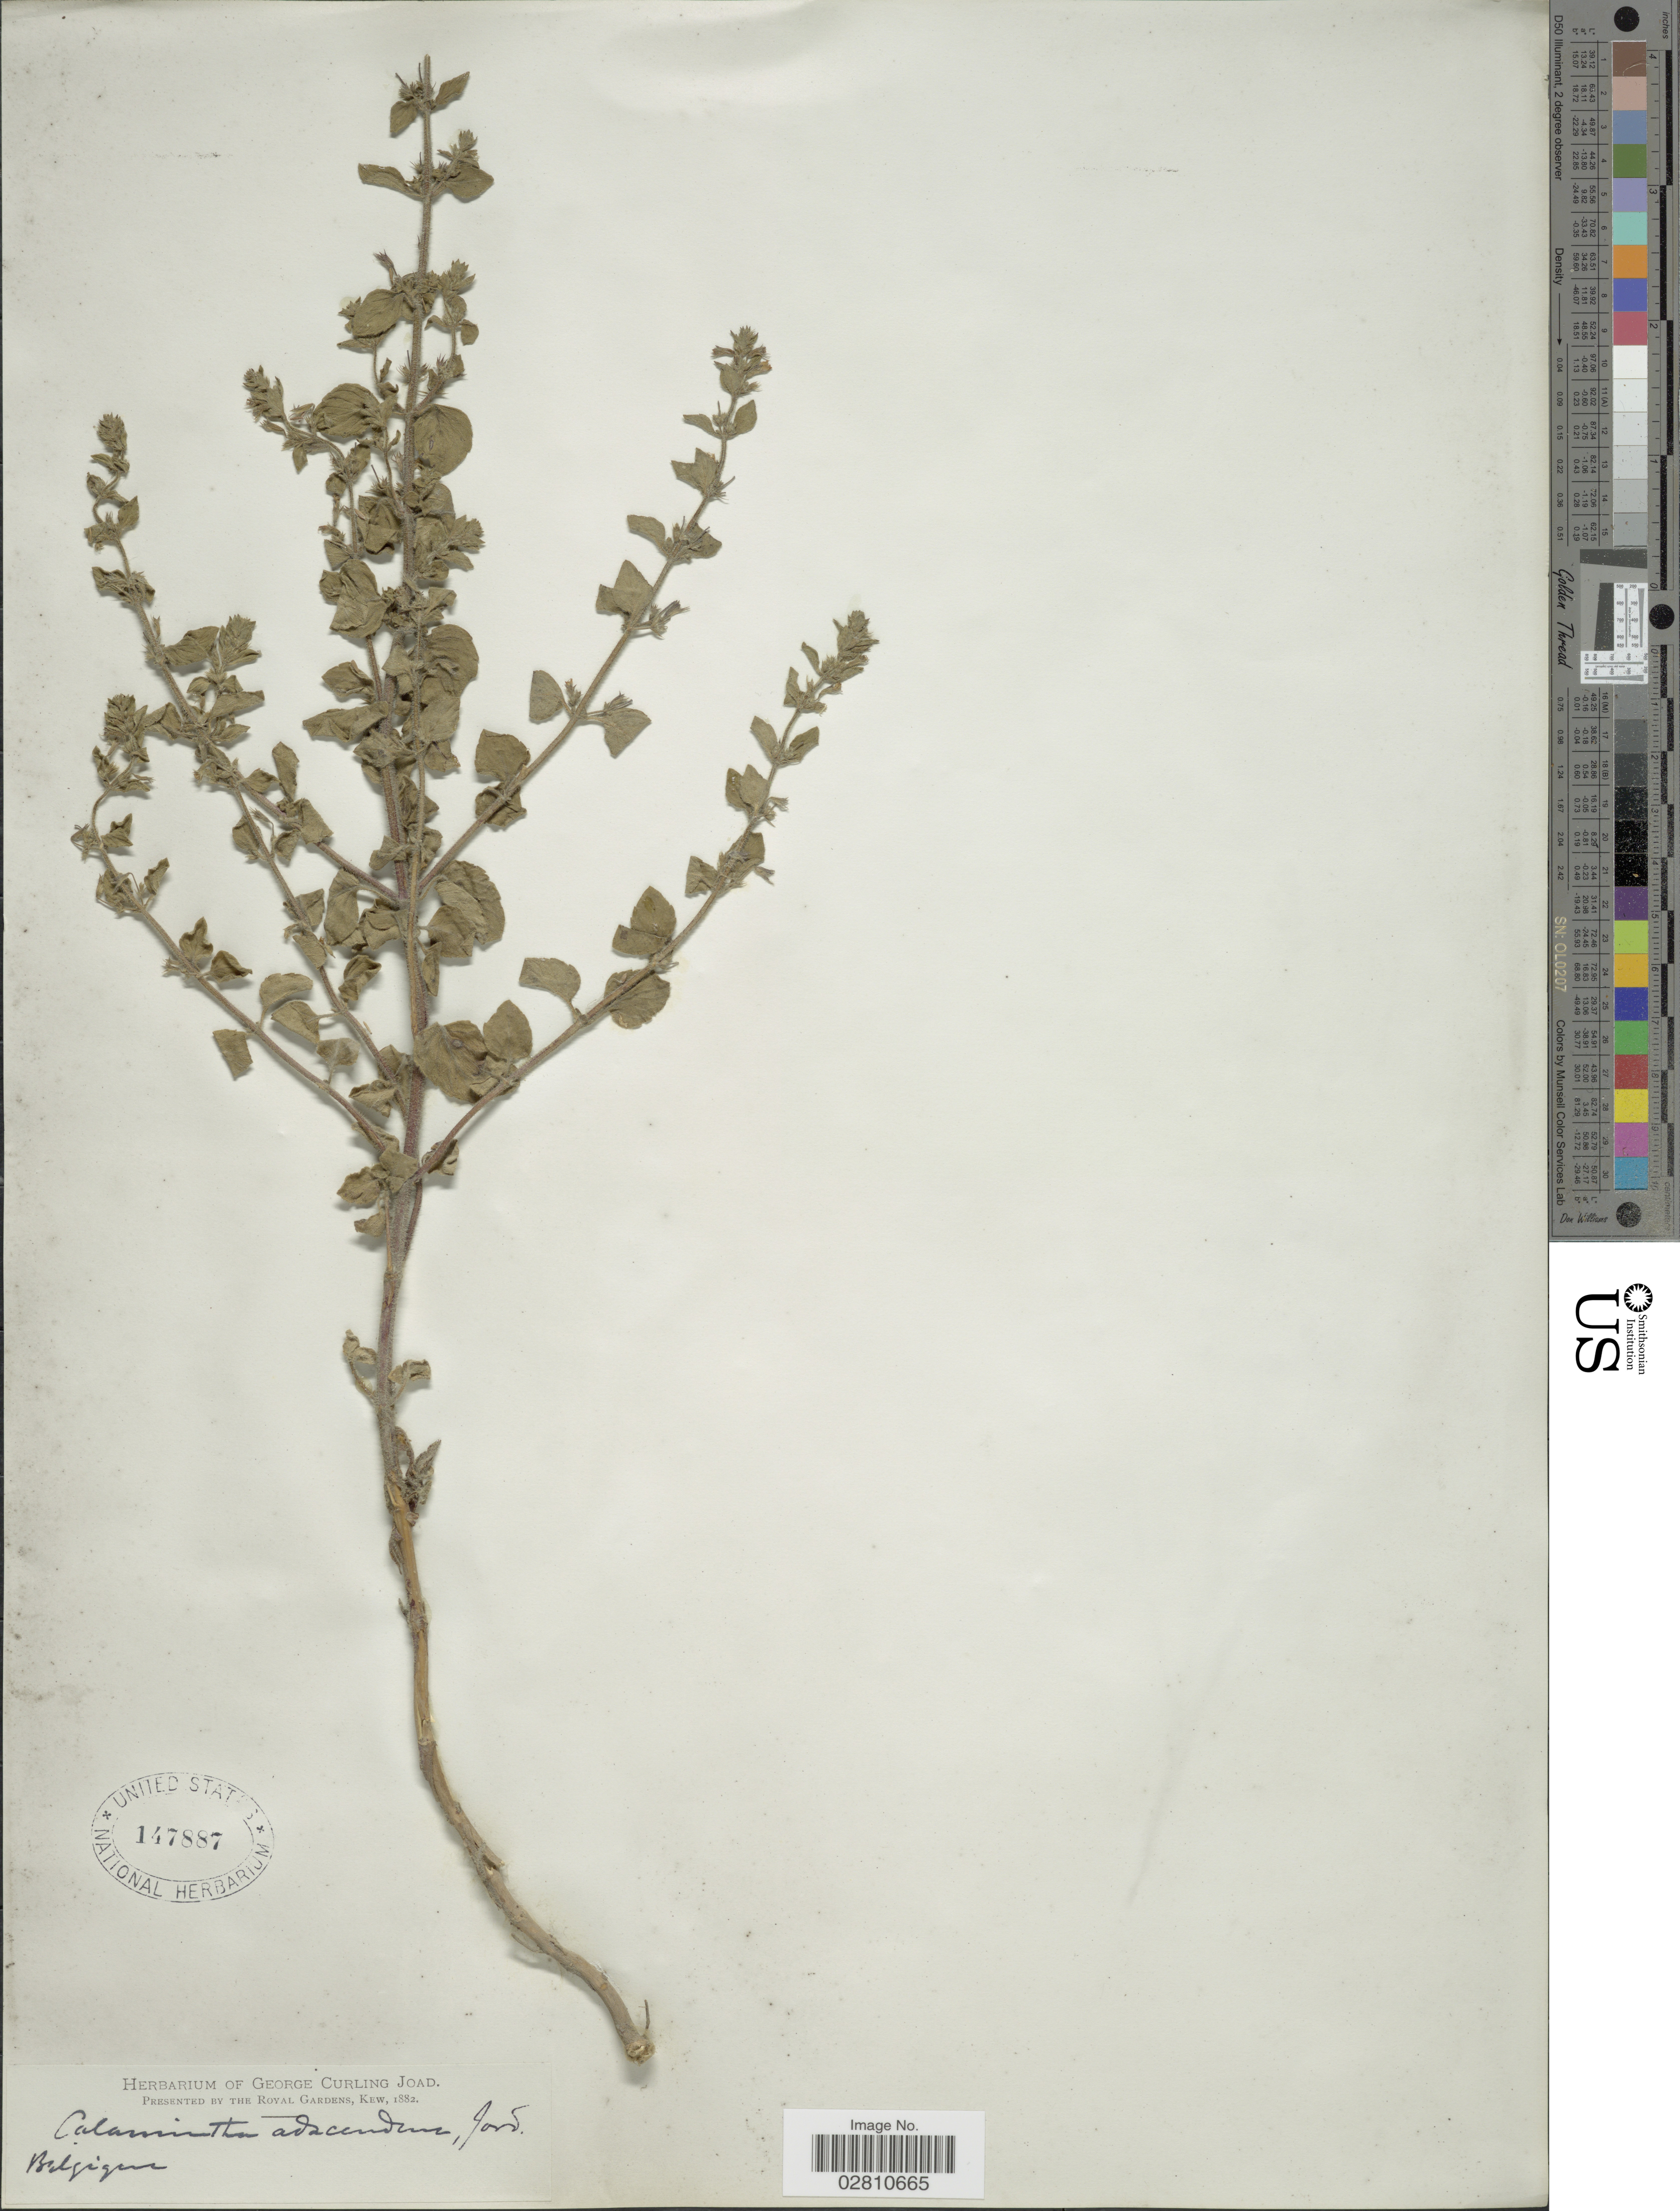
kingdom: Plantae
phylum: Tracheophyta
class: Magnoliopsida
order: Lamiales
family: Lamiaceae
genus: Clinopodium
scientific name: Clinopodium nepeta subsp. glandulosum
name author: (Req.) Govaerts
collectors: ex herb. George Curling Joad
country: Belgium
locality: Belgique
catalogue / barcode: US 147887